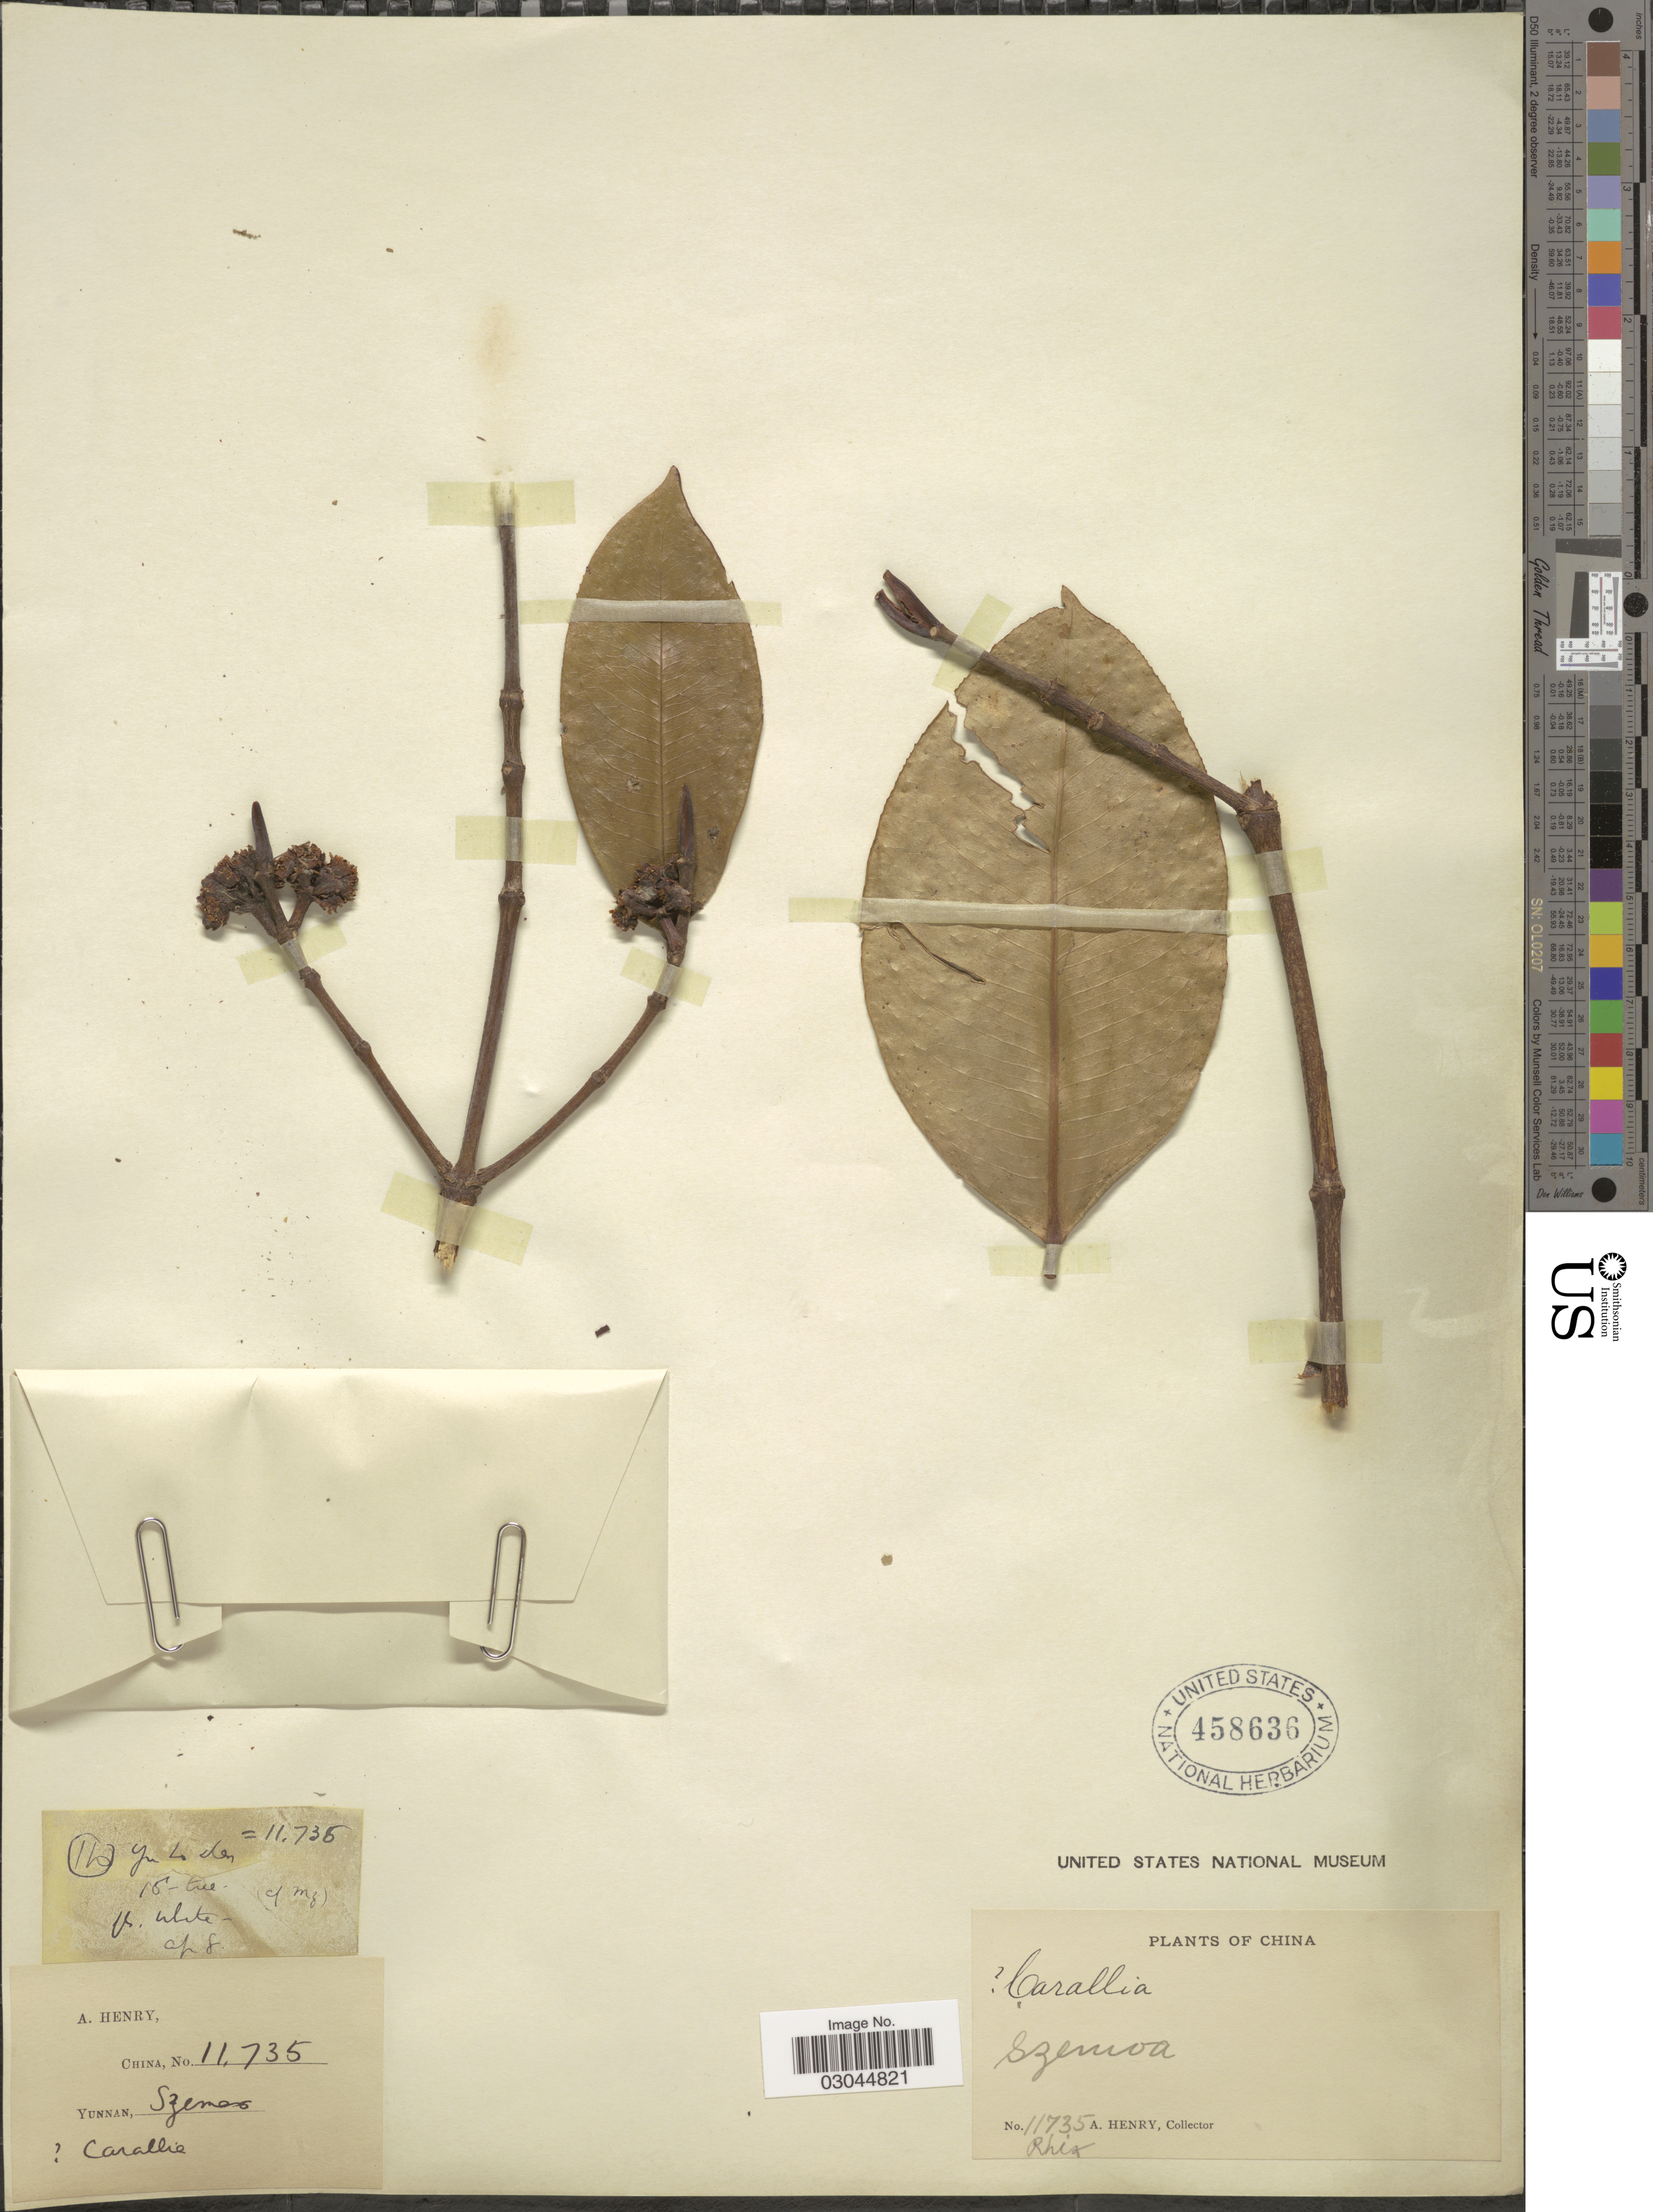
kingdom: Plantae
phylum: Tracheophyta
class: Magnoliopsida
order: Malpighiales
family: Rhizophoraceae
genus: Carallia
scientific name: Carallia sp.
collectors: A. Henry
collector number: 11735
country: China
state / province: Yunnan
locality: Szemoa.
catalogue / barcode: US 458636